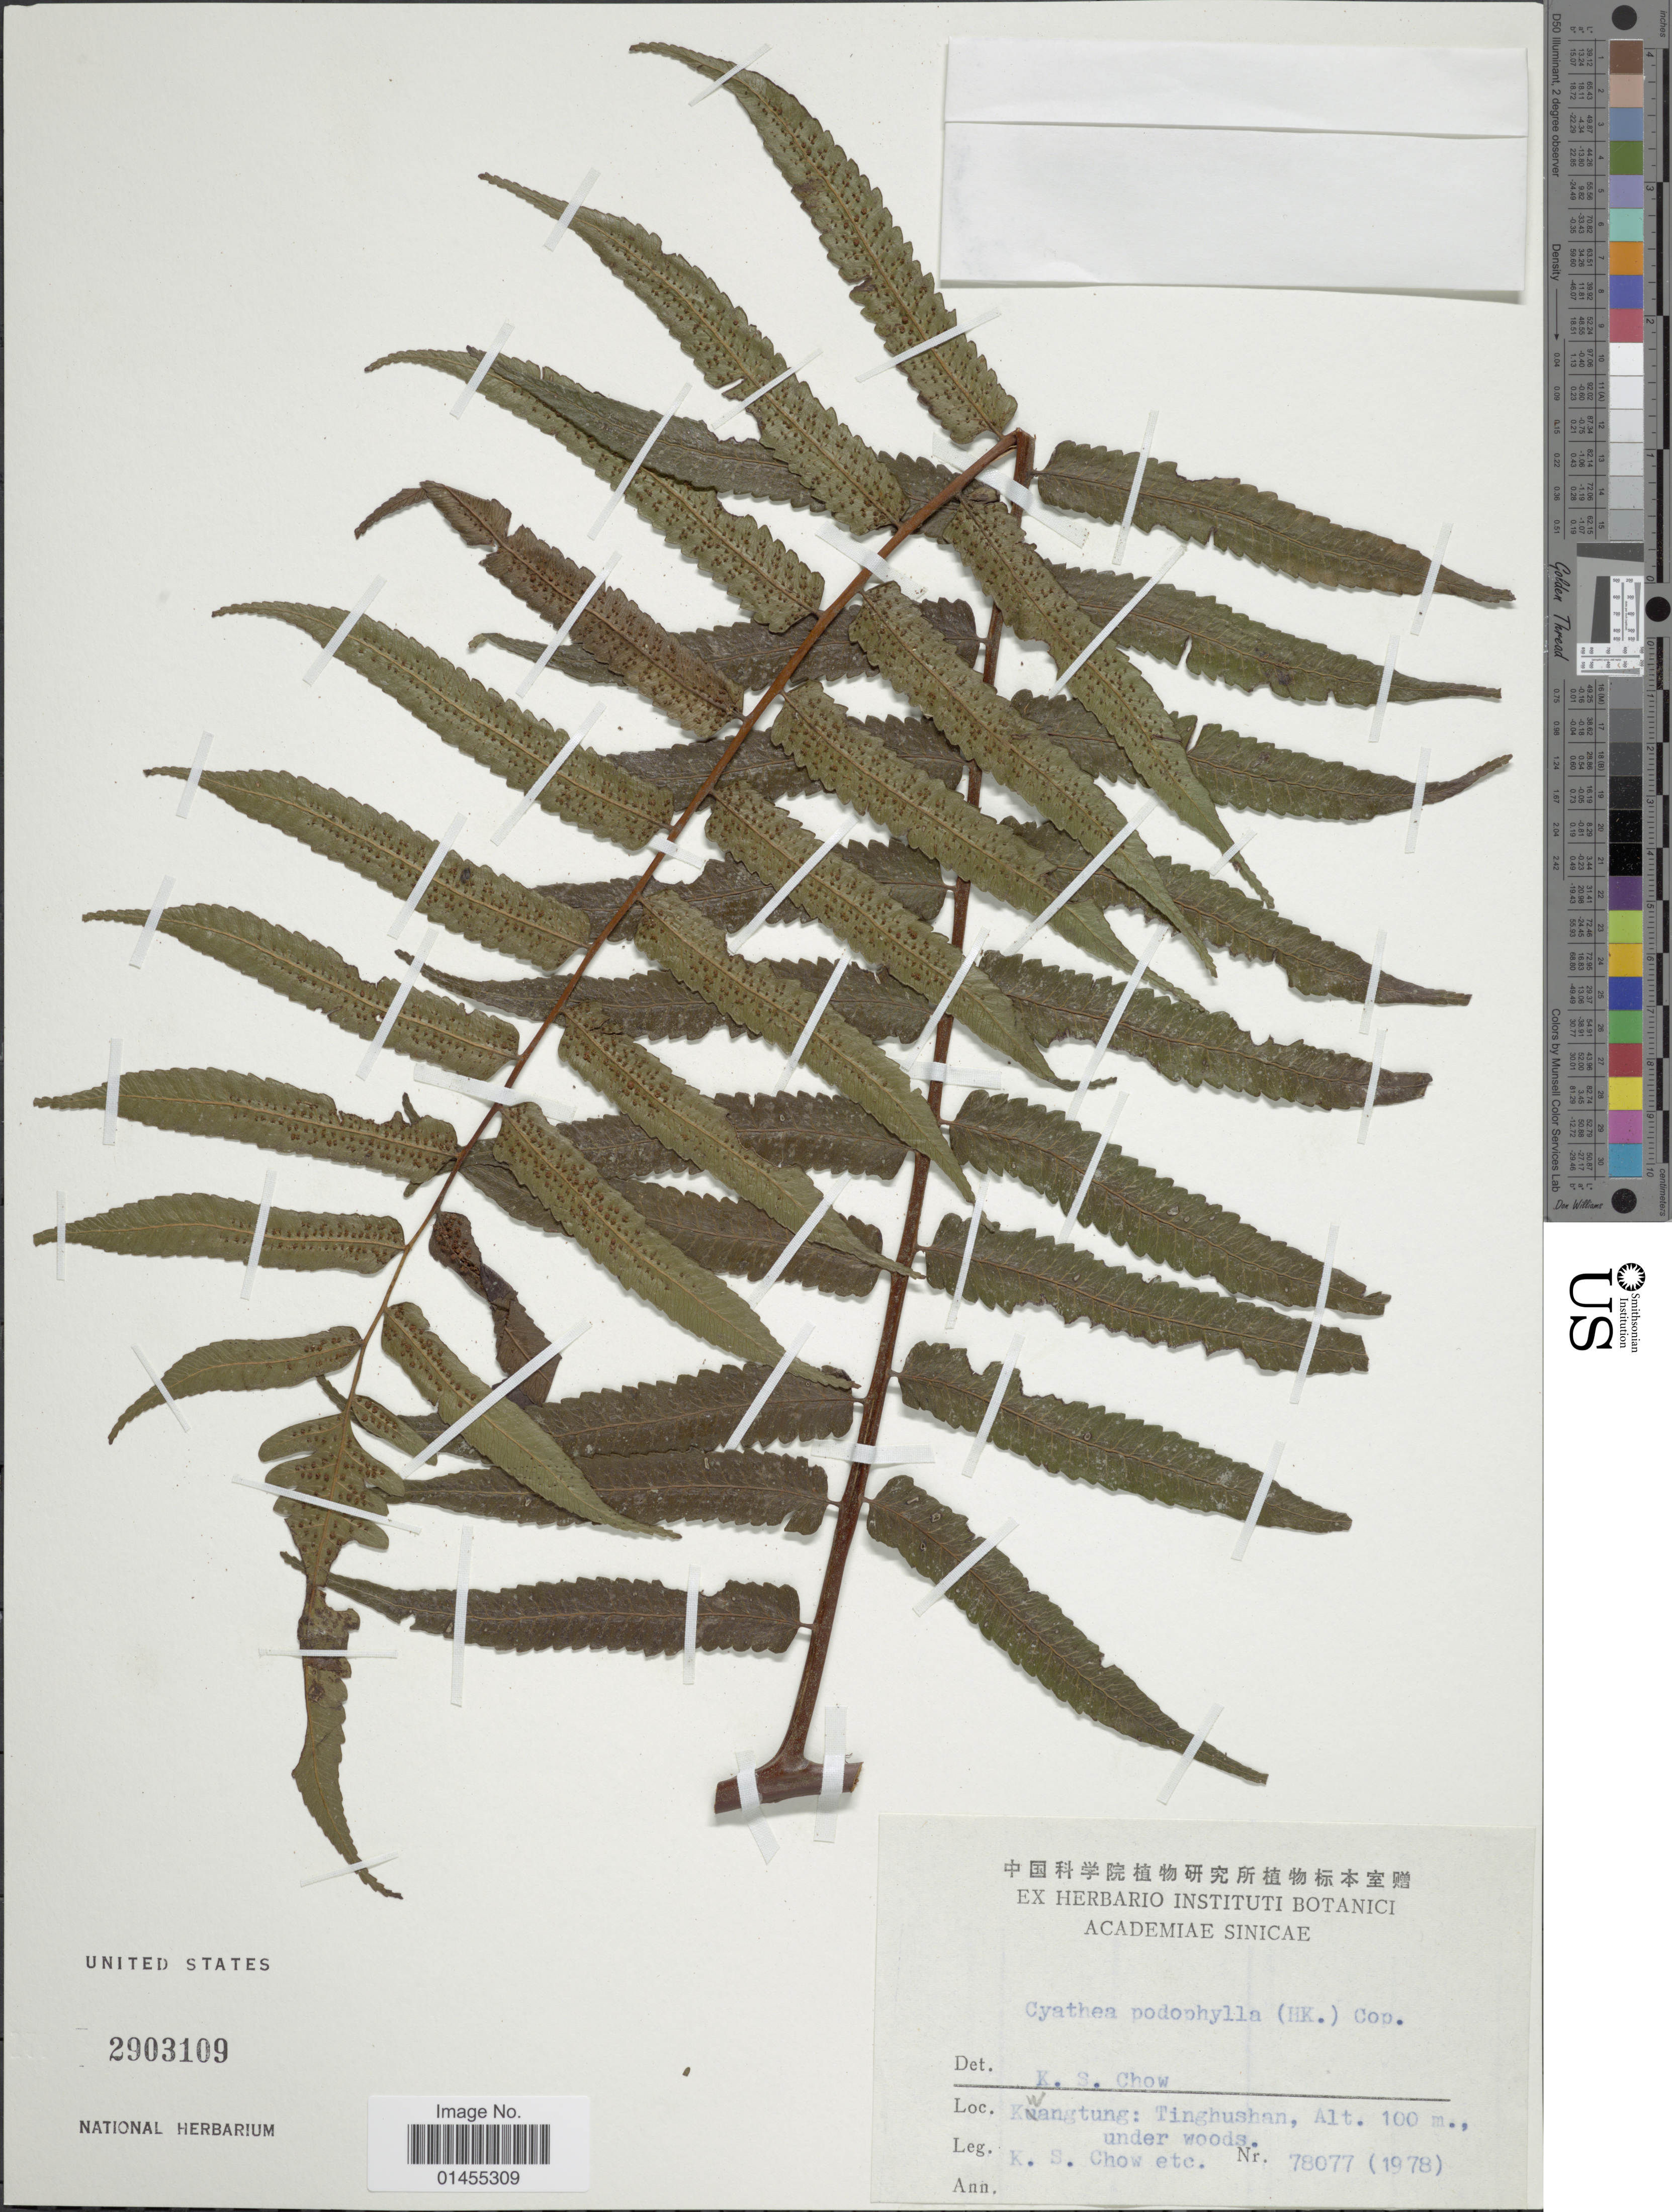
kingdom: Plantae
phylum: Tracheophyta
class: Polypodiopsida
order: Cyatheales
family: Cyatheaceae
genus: Alsophila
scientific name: Alsophila podophylla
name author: Hook.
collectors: K. S. Chow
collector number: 78077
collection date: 1978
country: China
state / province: Guangdong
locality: Kwangtung, Tinghushan. [interpreted]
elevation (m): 100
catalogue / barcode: US 2903109